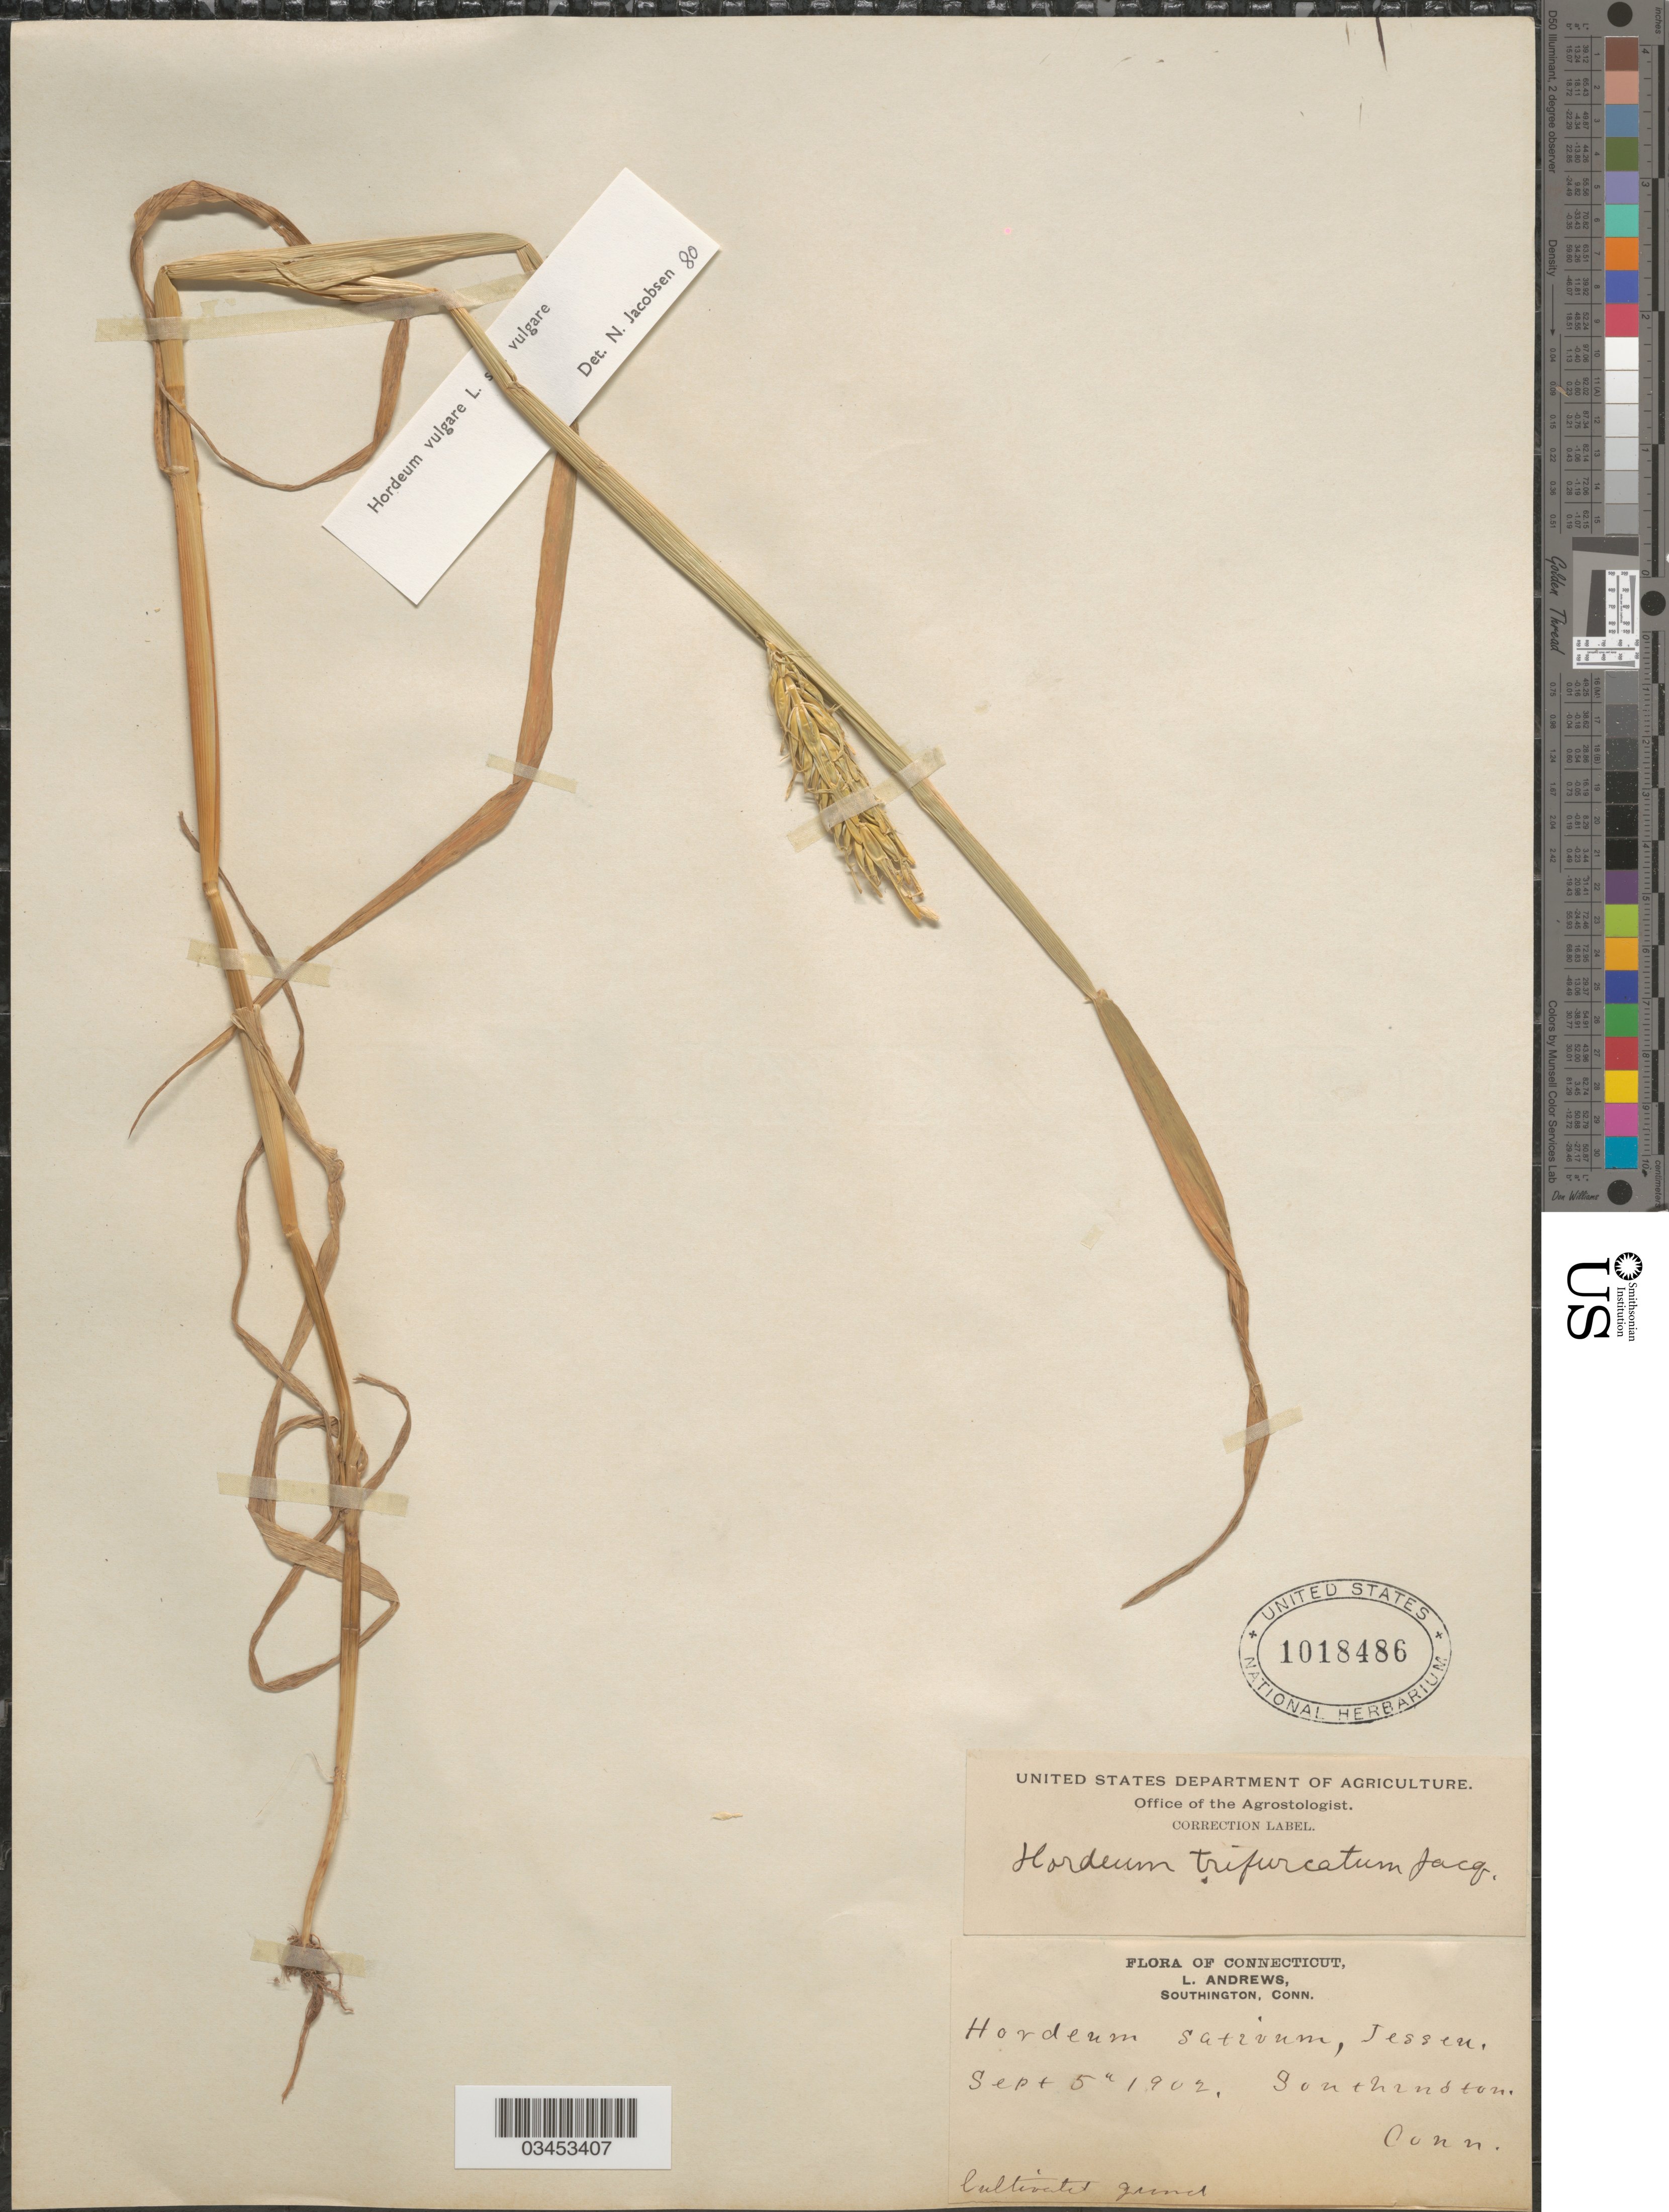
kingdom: Plantae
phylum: Tracheophyta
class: Liliopsida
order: Poales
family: Poaceae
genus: Hordeum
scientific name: Hordeum vulgare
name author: L.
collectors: L. Andrews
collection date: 1902-09-05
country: United States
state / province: Connecticut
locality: Southington.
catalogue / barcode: US 1018486